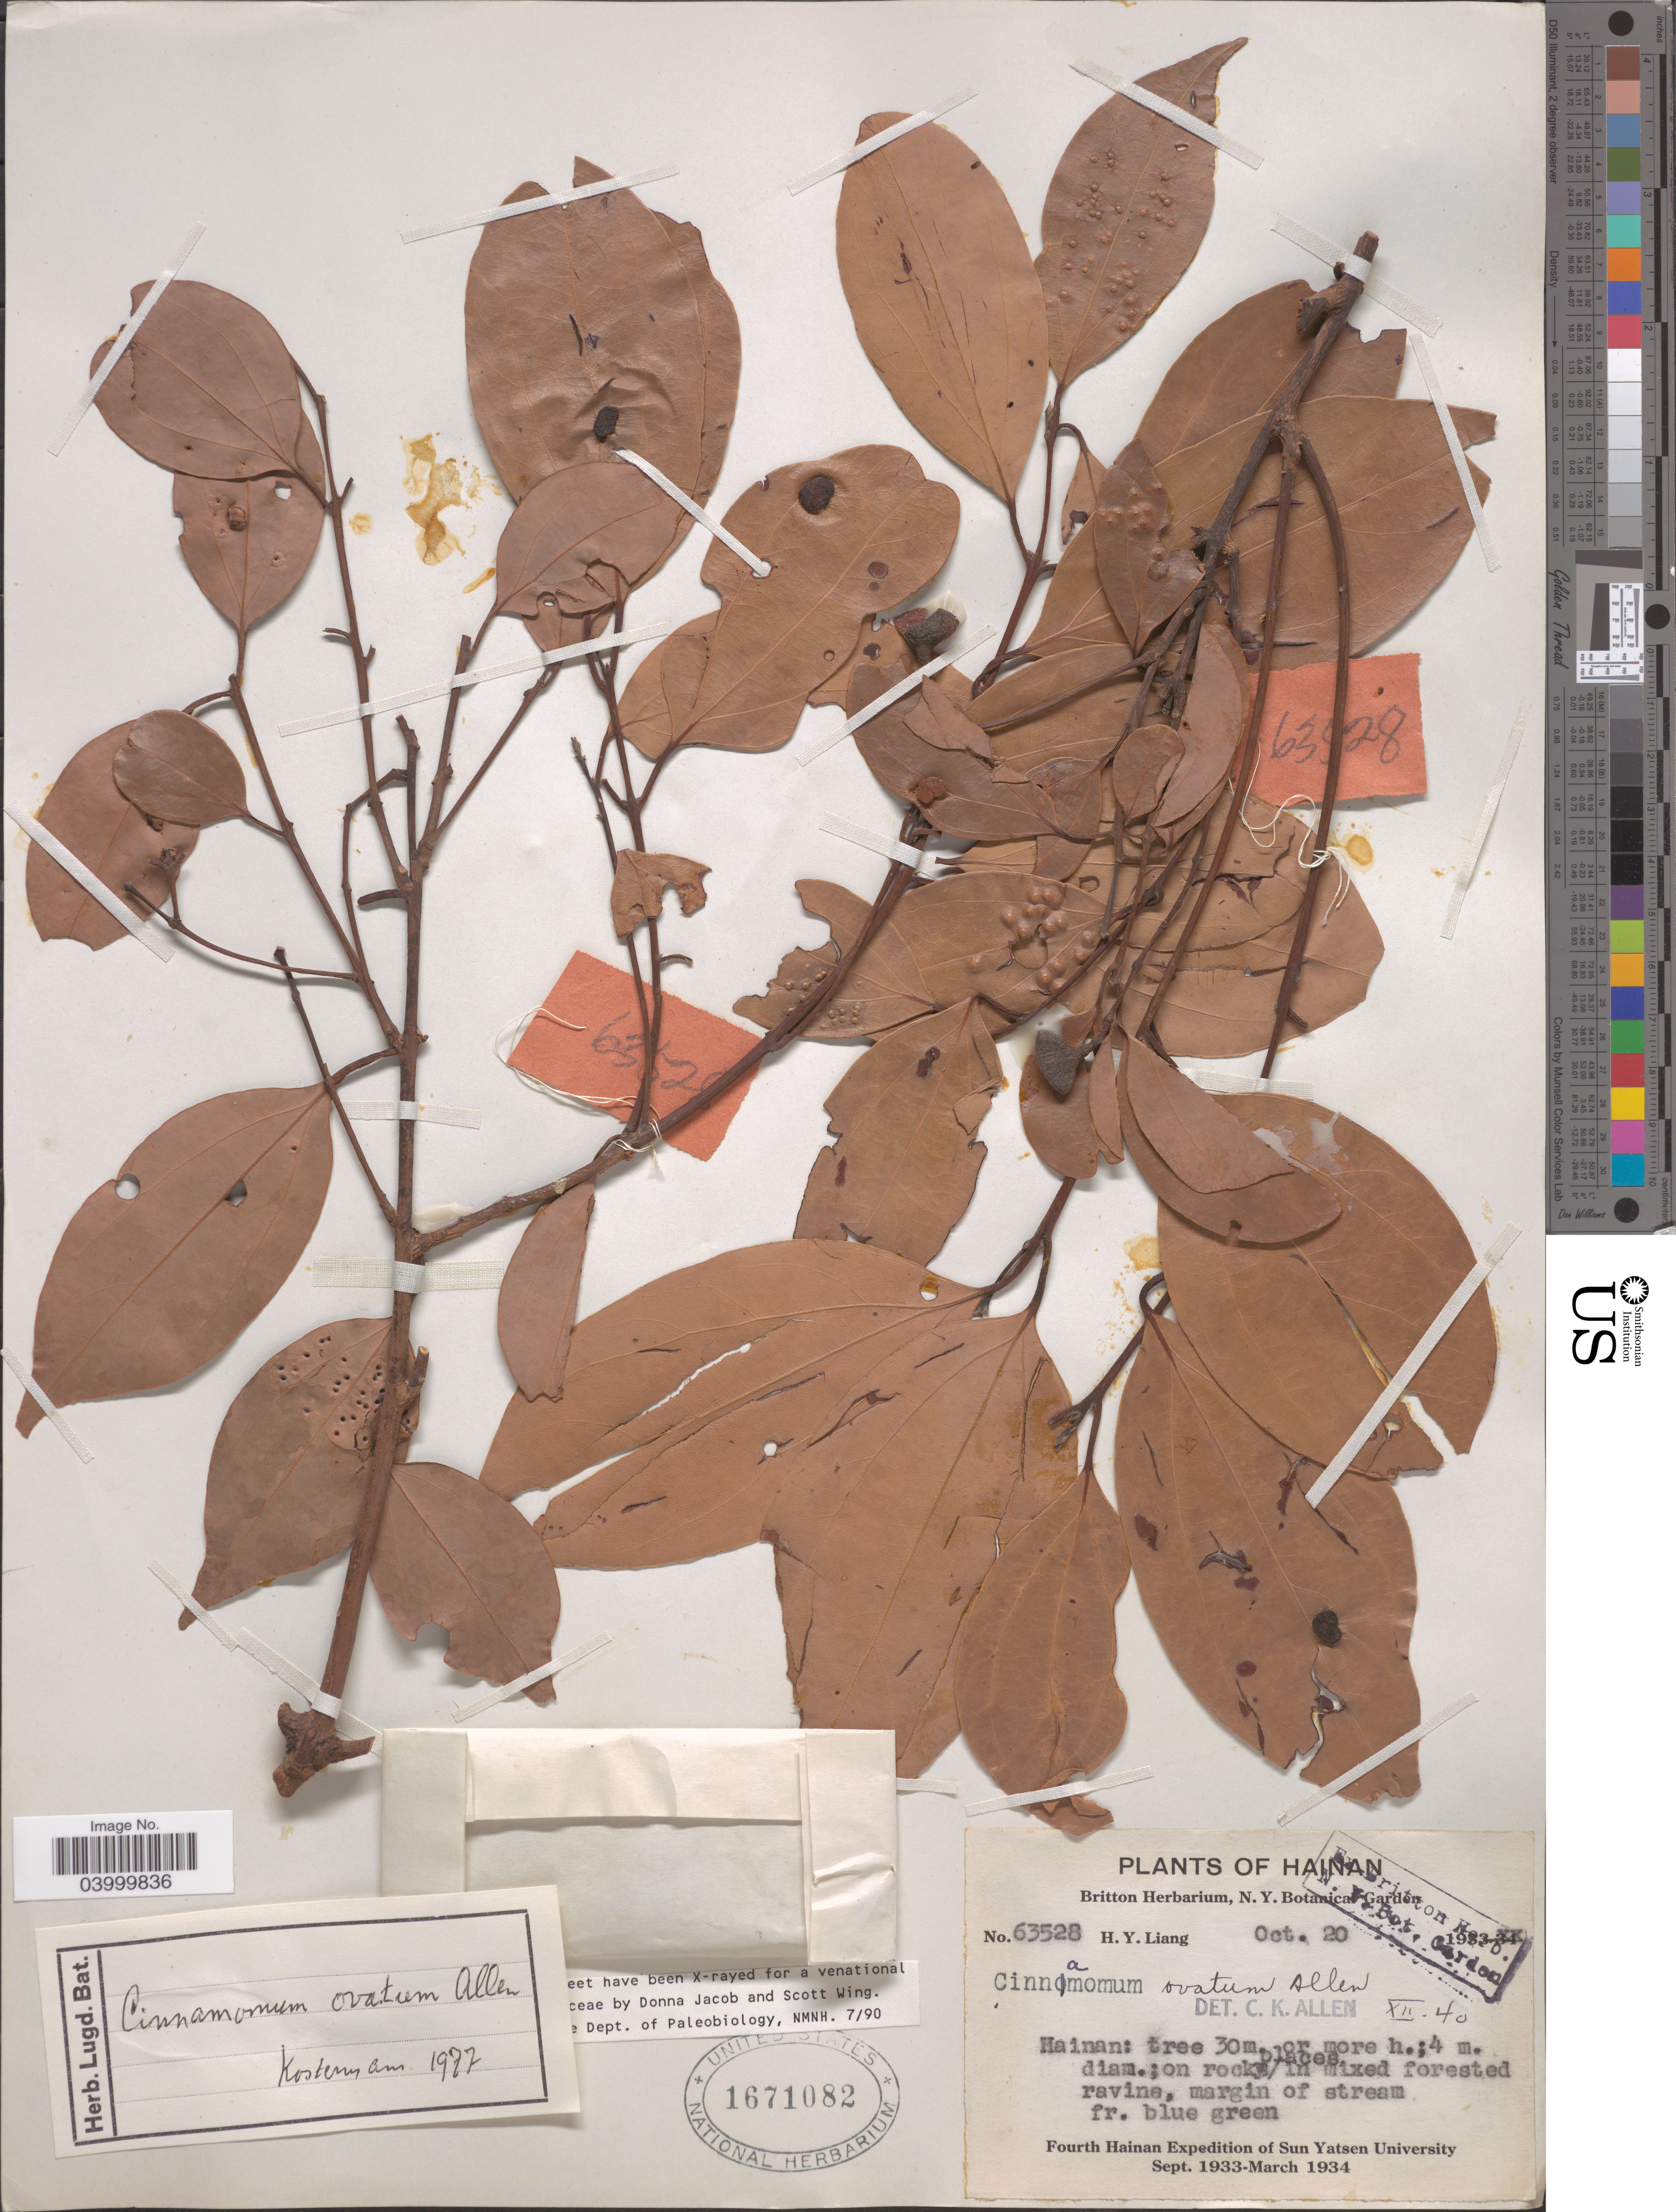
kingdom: Plantae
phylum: Tracheophyta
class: Magnoliopsida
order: Laurales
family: Lauraceae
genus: Cinnamomum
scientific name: Cinnamomum ovatum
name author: C.K. Allen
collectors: H. Y. Liang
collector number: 63528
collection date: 1933-10-20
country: China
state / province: Hainan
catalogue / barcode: US 1671082